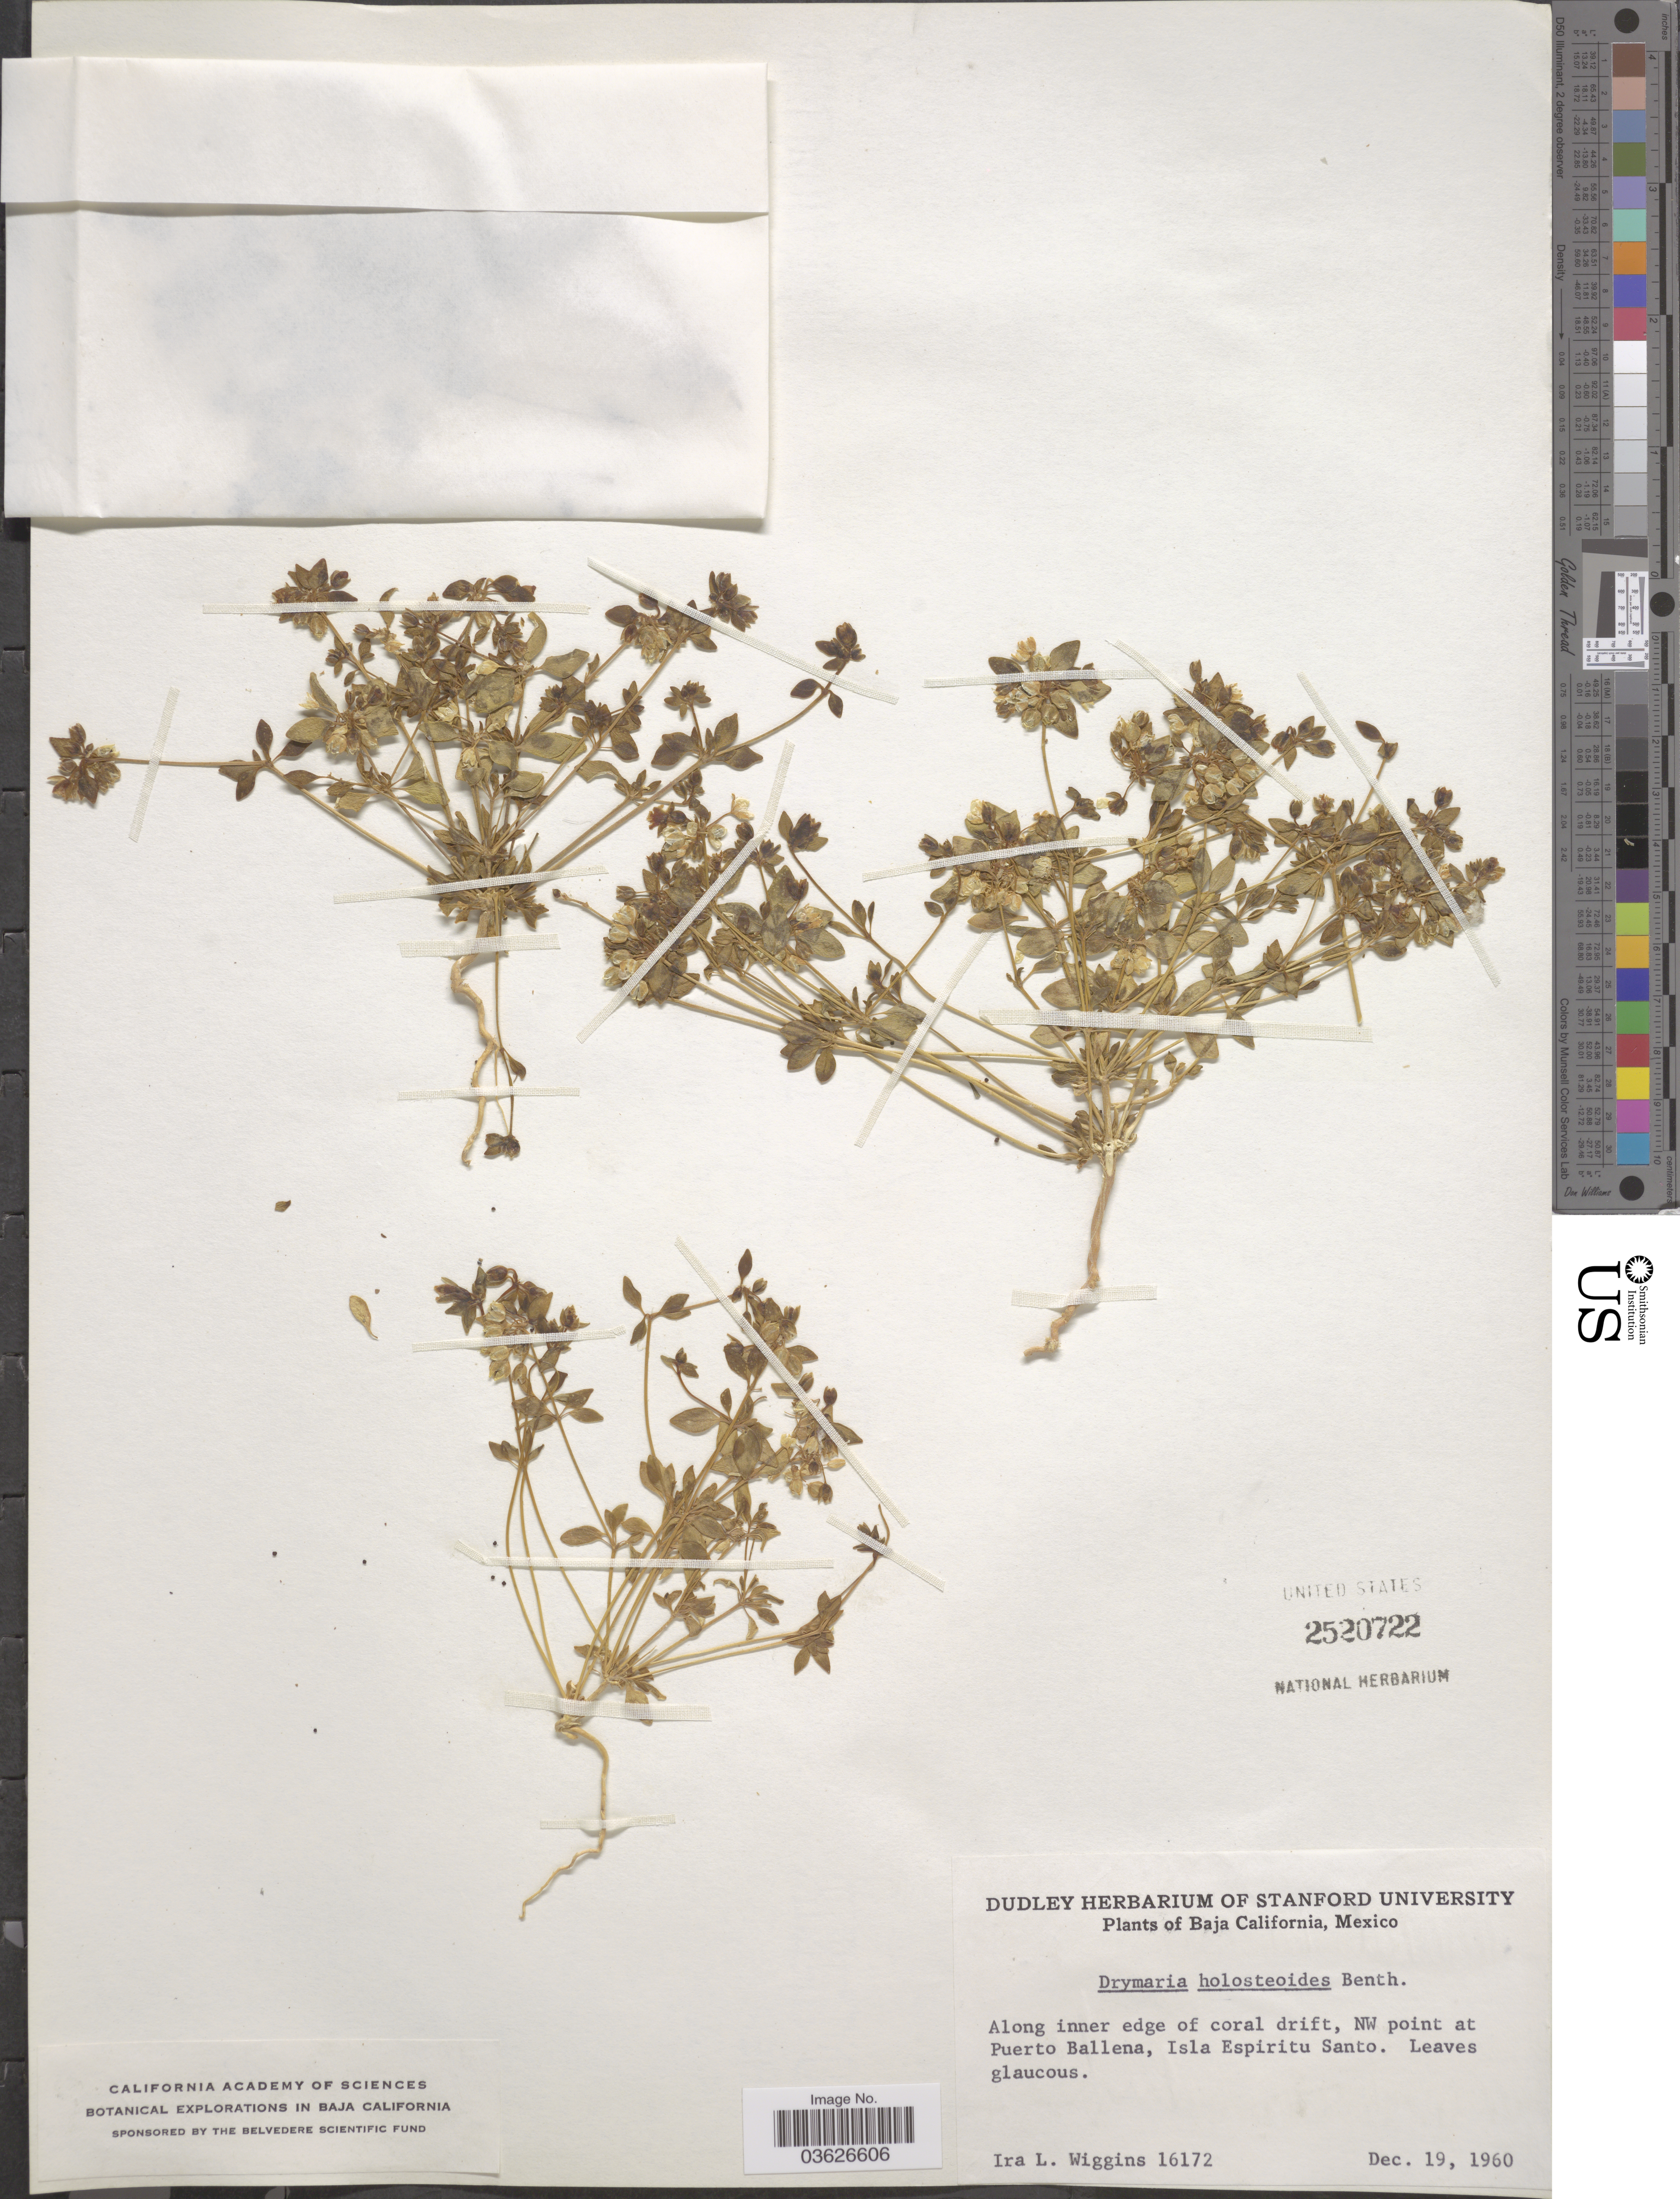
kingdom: Plantae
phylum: Tracheophyta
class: Magnoliopsida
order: Caryophyllales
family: Caryophyllaceae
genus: Drymaria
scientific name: Drymaria holosteoides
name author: Benth.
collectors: I. L. Wiggins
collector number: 16172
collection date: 1960-12-19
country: Mexico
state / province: Baja California Sur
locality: NW point at Puerto Ballena, Isla Espiritu Santo.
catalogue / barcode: US 2520722